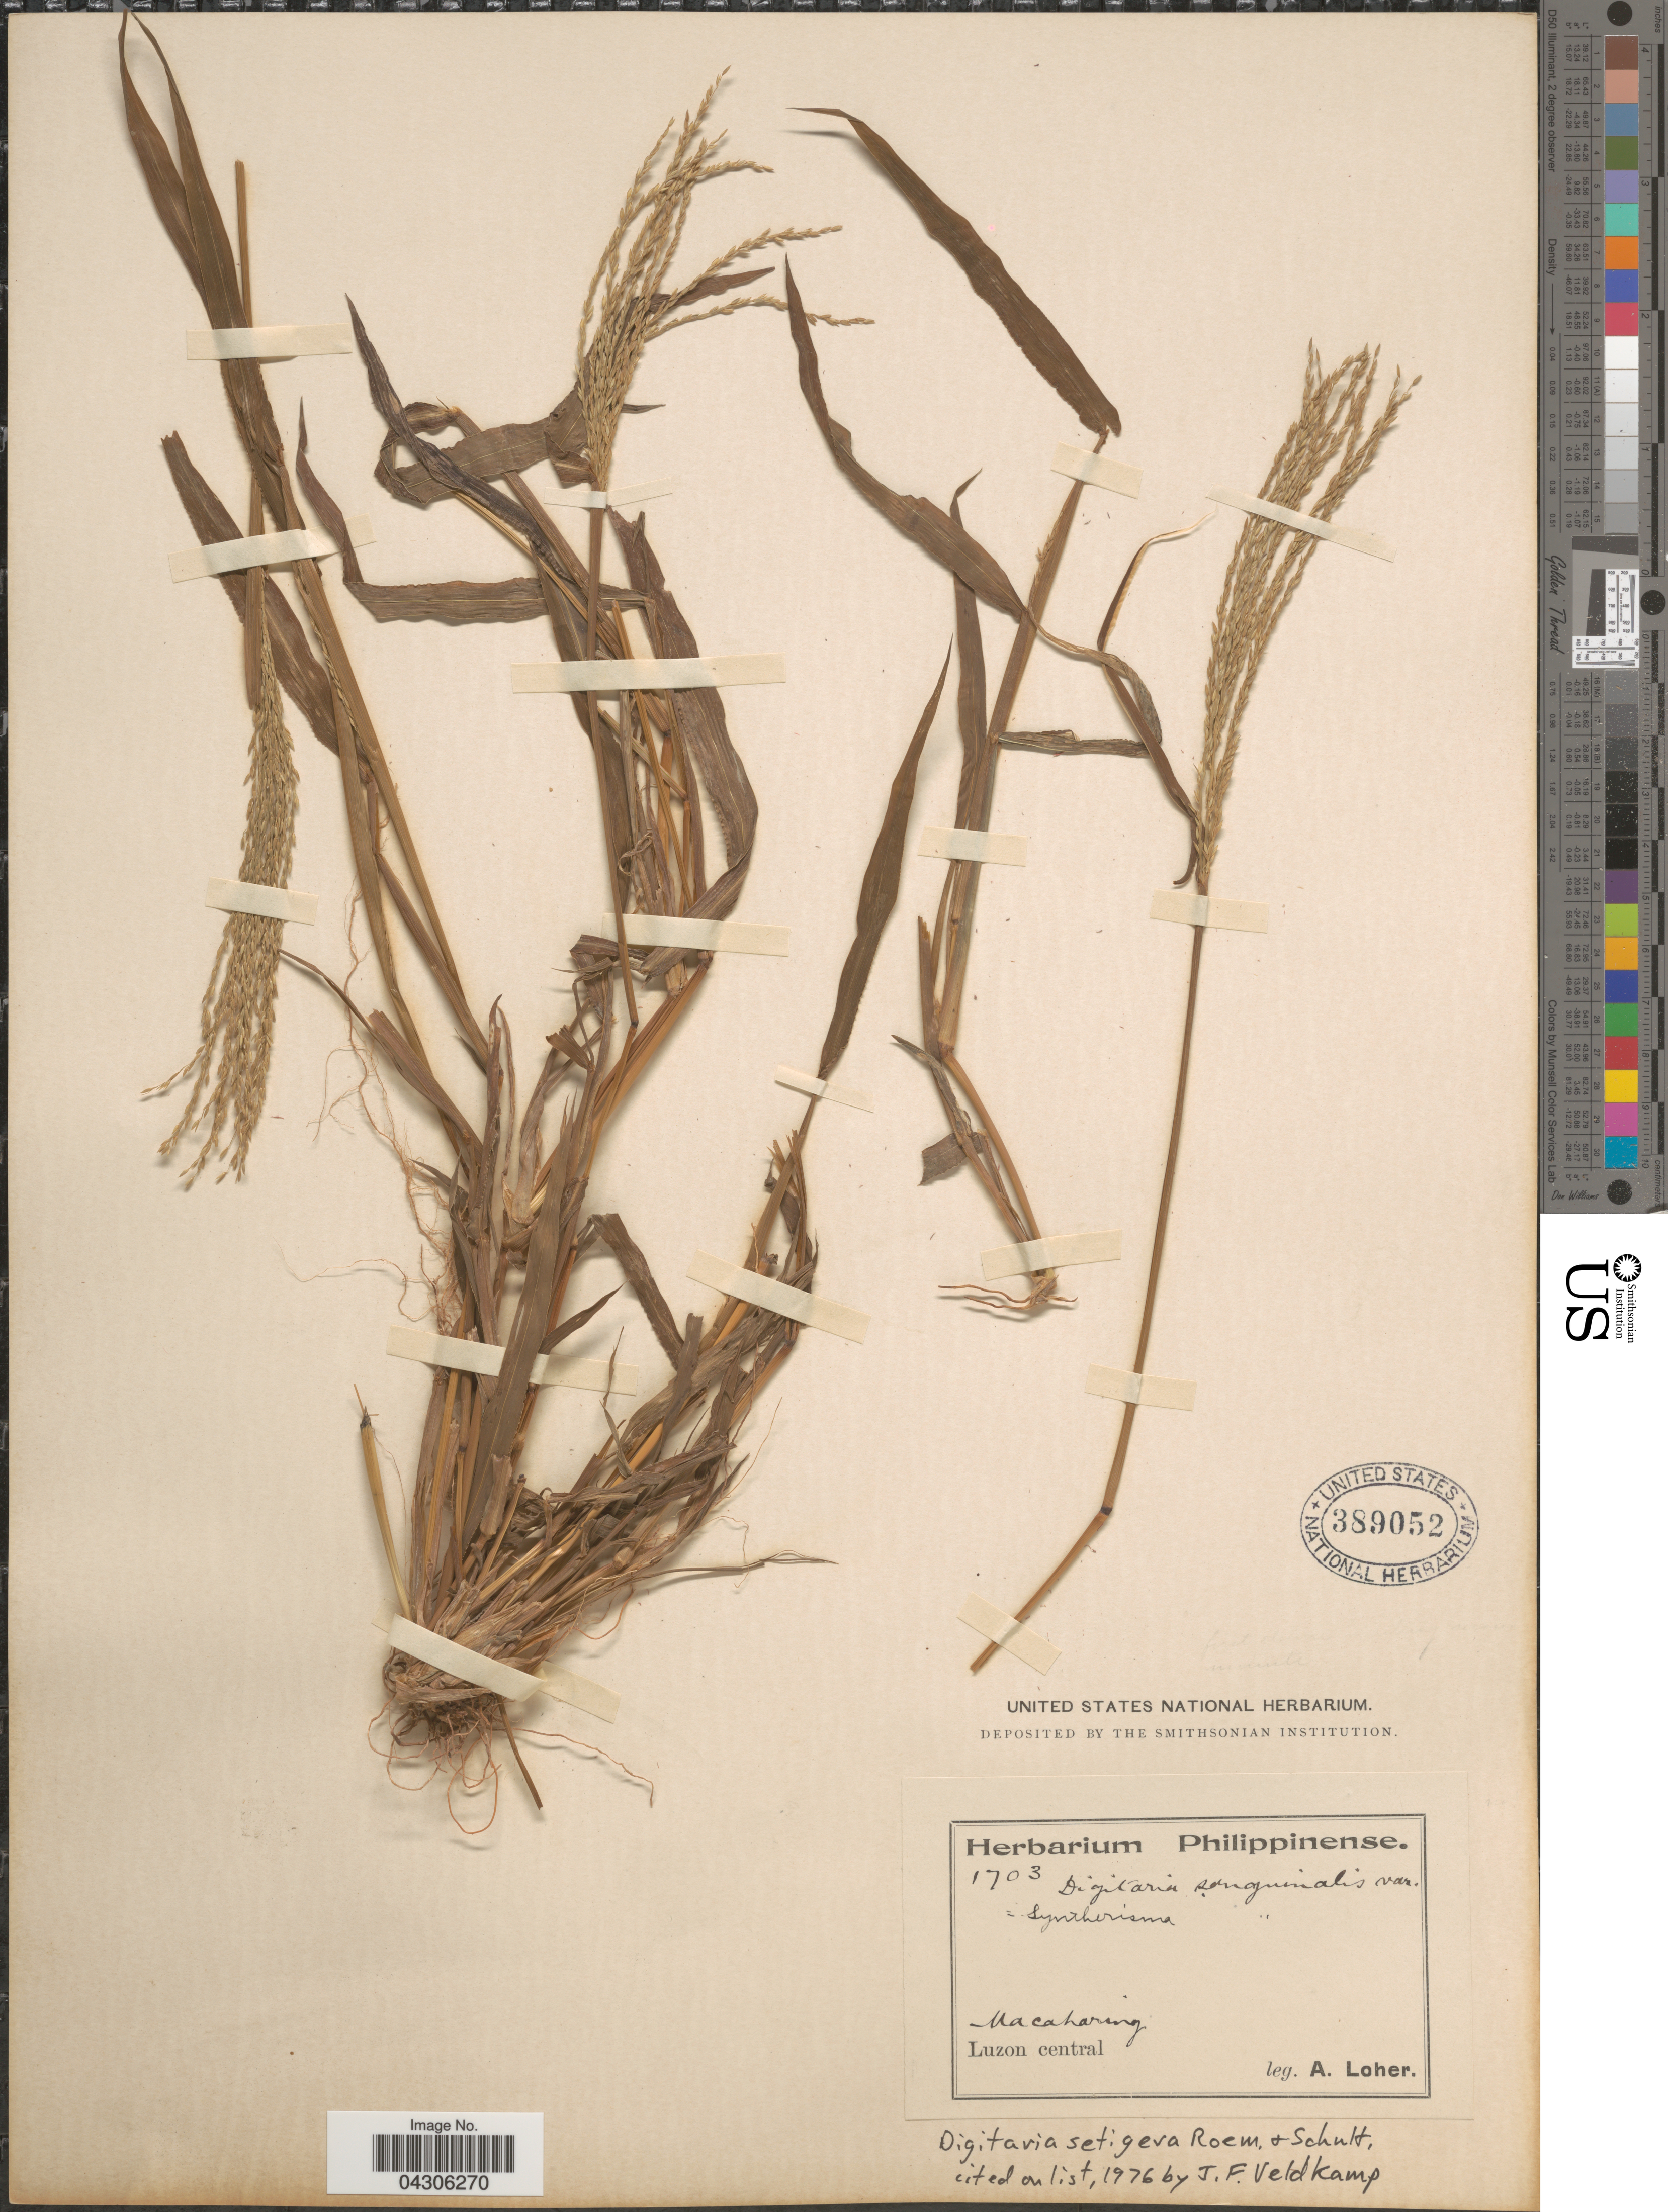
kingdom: Plantae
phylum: Tracheophyta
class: Liliopsida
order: Poales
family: Poaceae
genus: Digitaria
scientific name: Digitaria setigera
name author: Roth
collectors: A. Loher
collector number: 1703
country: Philippines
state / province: Central Luzon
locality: Macaharing. Luzon central.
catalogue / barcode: US 389052